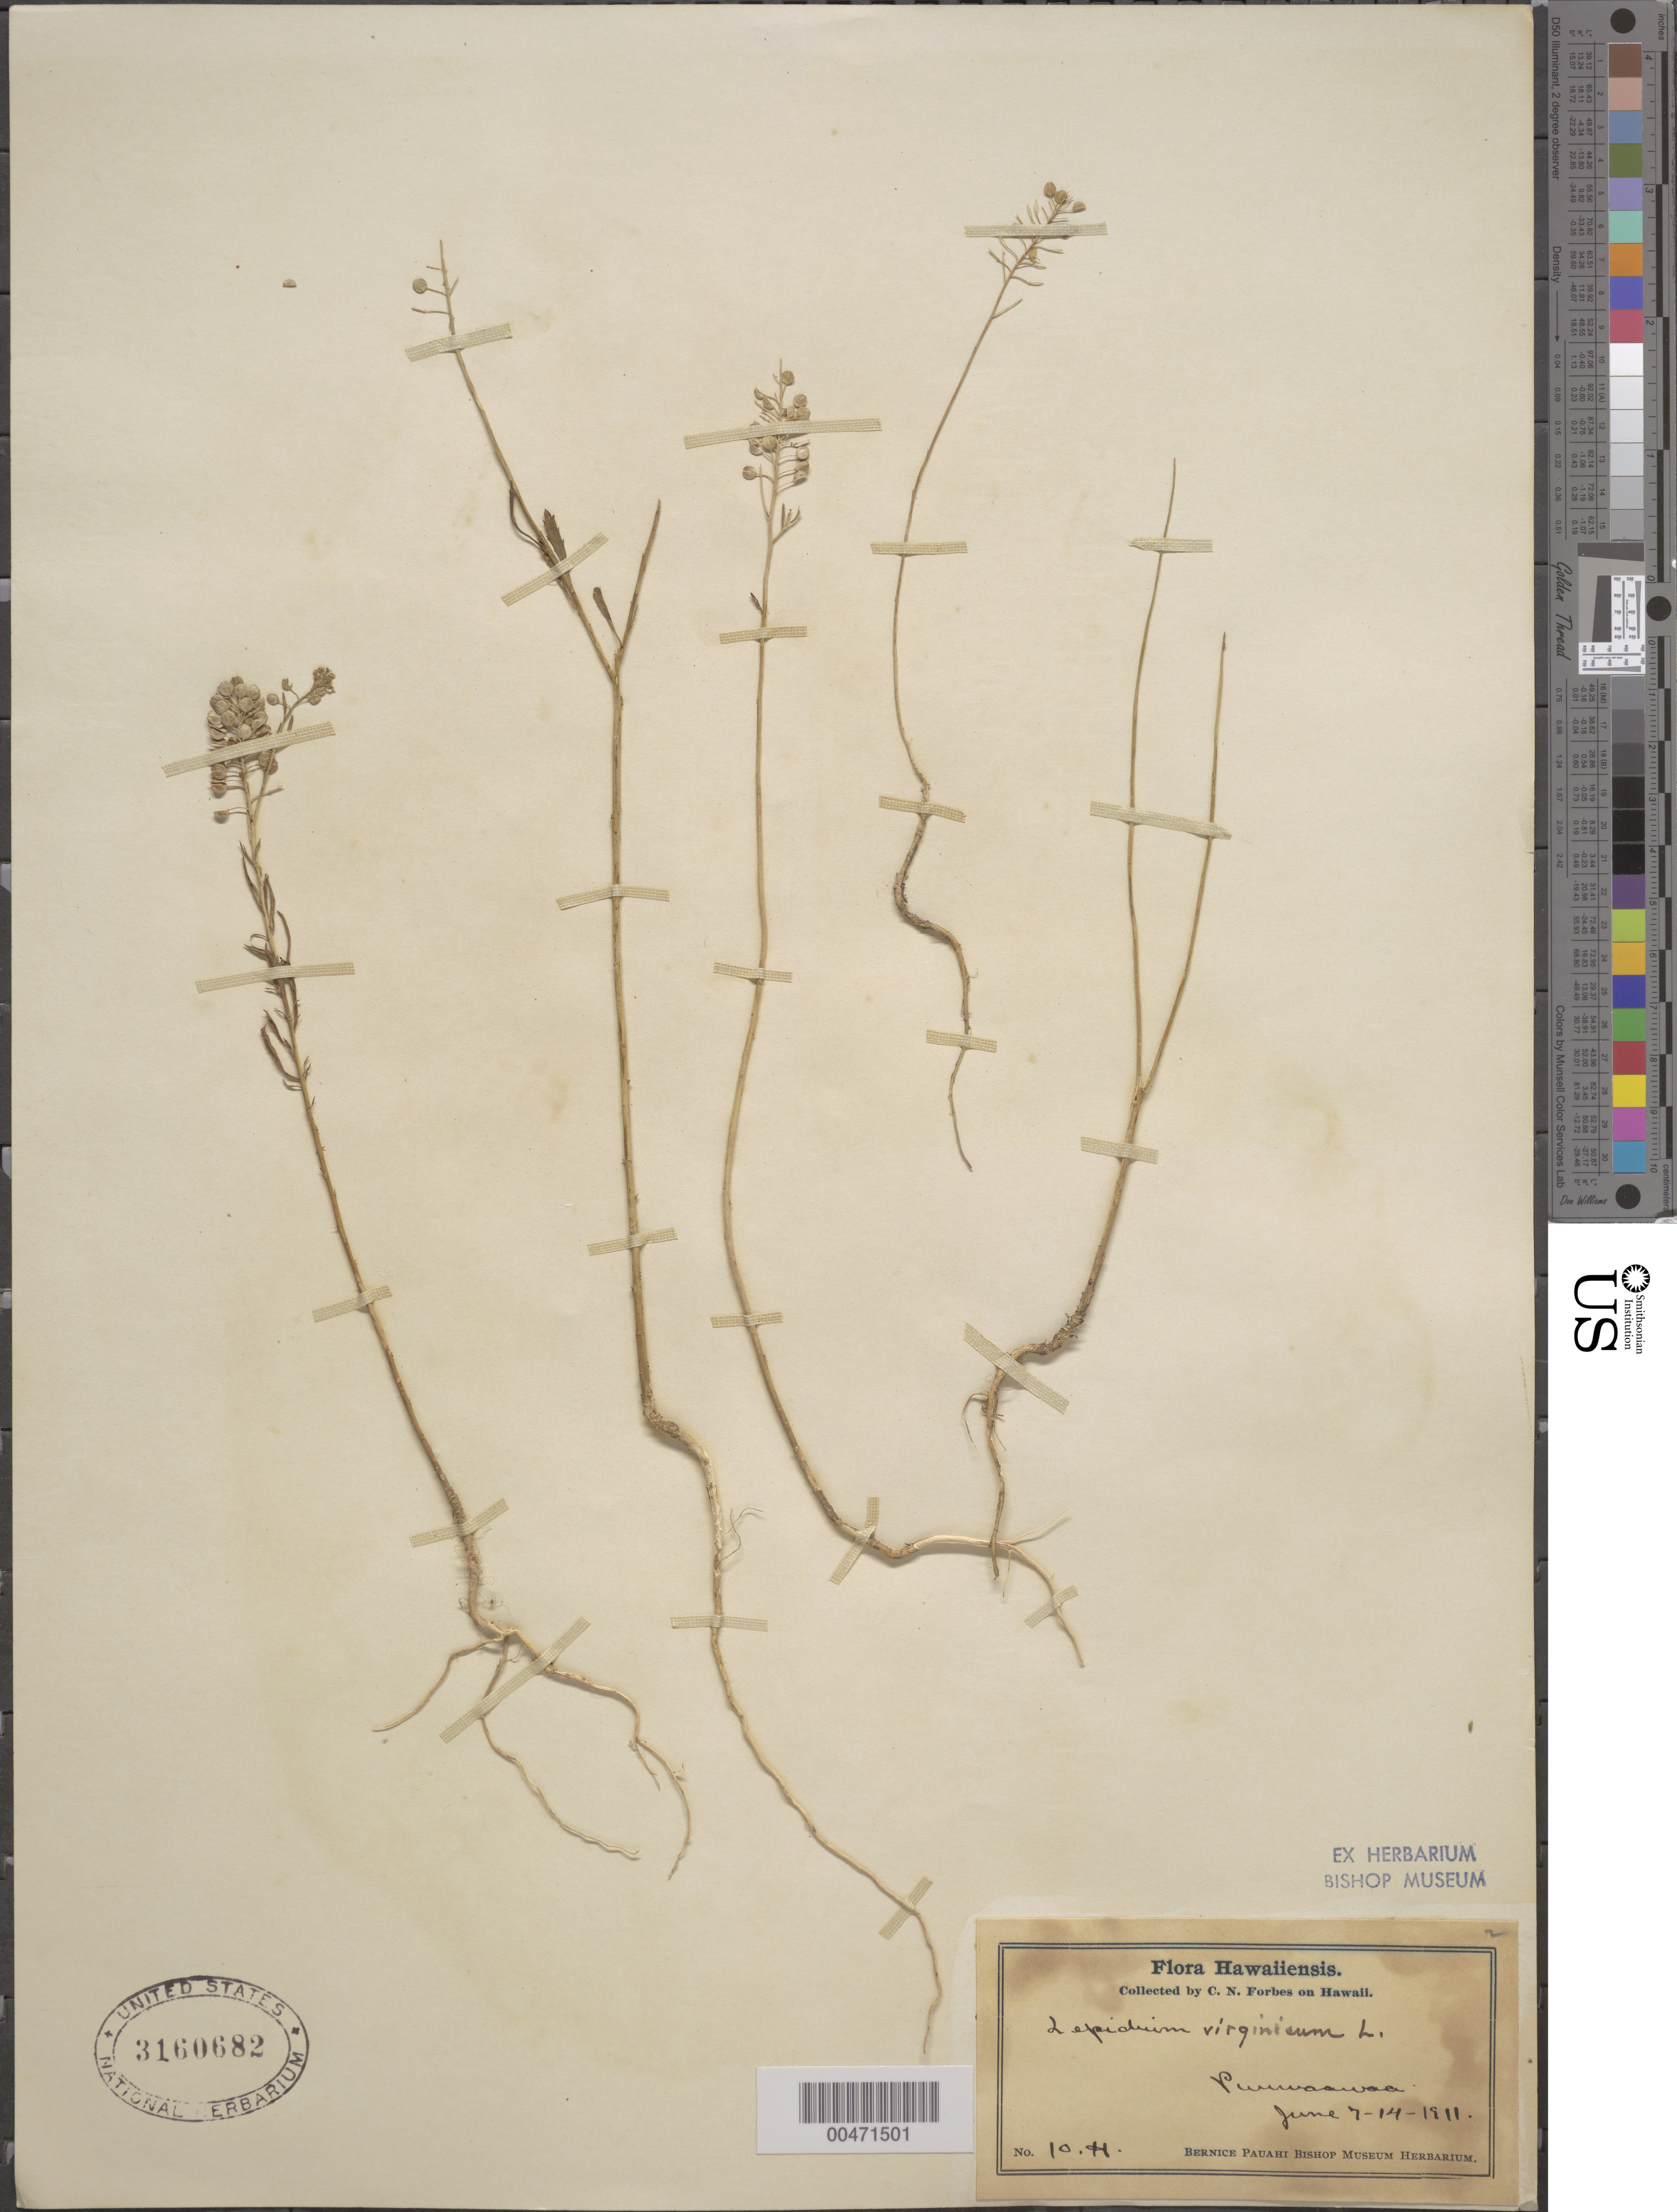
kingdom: Plantae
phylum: Tracheophyta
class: Magnoliopsida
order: Brassicales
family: Brassicaceae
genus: Lepidium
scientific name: Lepidium virginicum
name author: L.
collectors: C. N. Forbes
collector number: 10.H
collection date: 1911-06-07/1911-06-14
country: United States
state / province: Hawaii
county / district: Hawaii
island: Hawaii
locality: Puuwaawaa.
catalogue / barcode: US 3160682